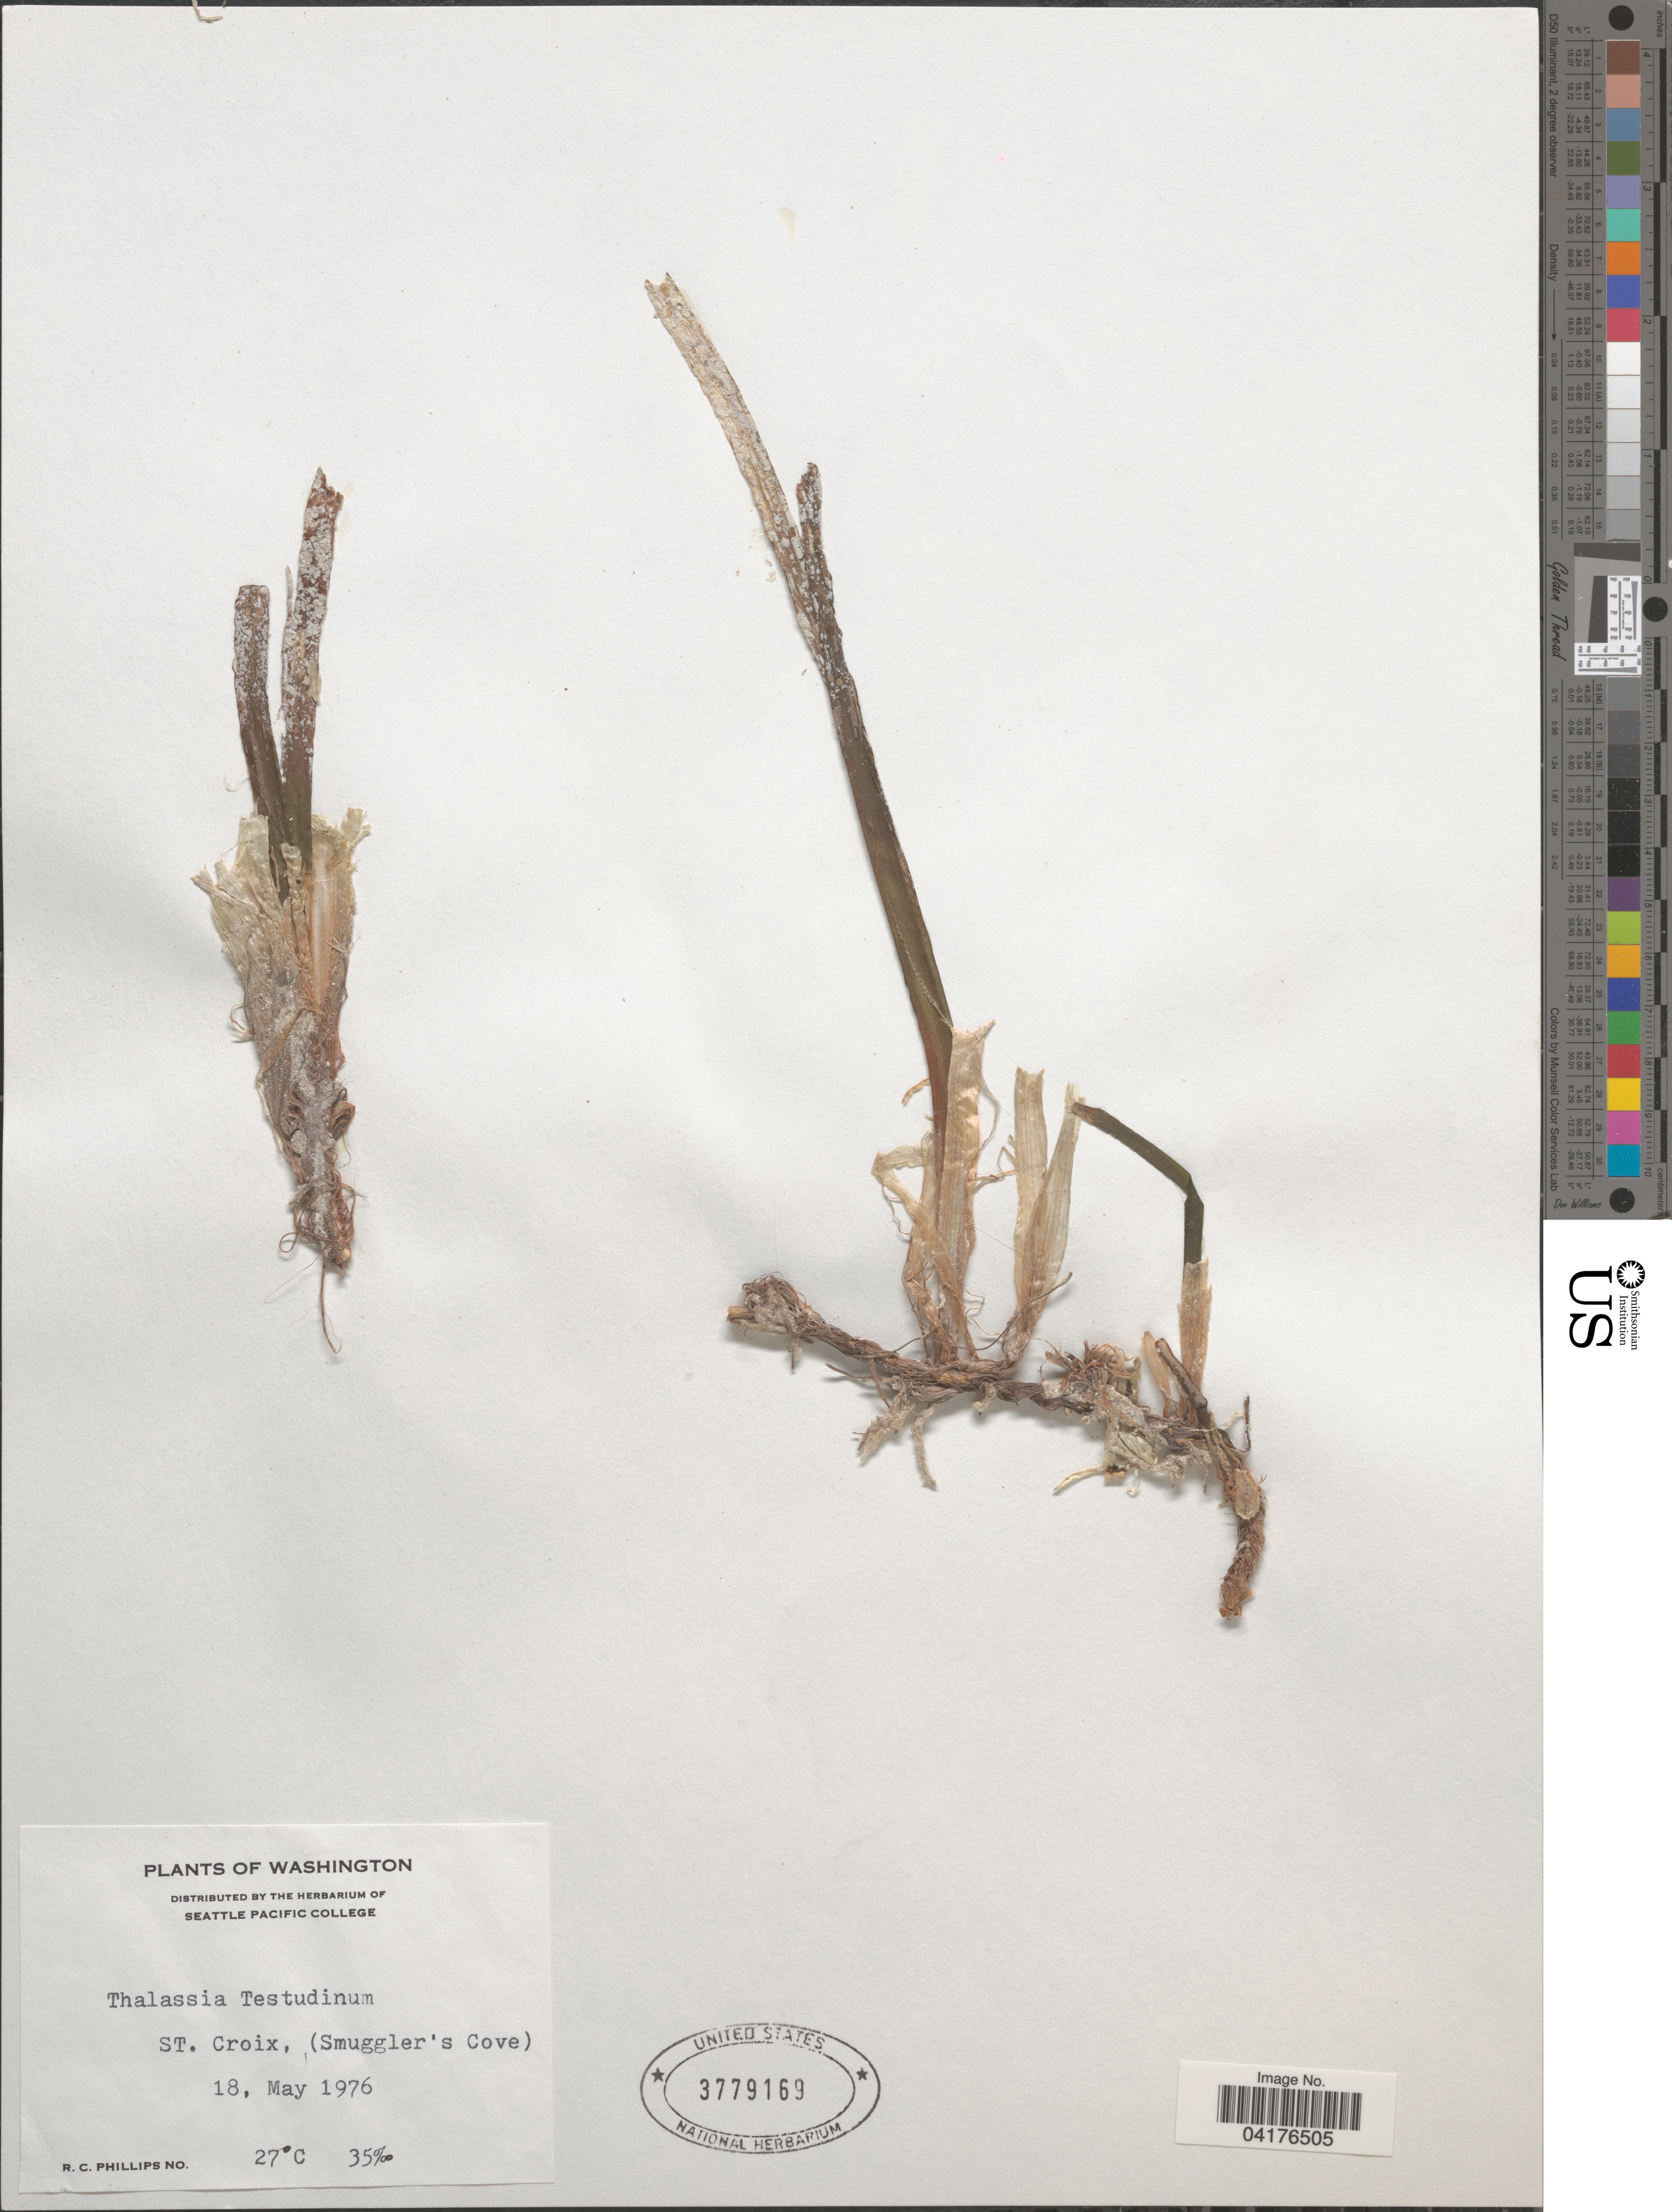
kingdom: Plantae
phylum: Tracheophyta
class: Liliopsida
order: Alismatales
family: Hydrocharitaceae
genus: Thalassia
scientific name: Thalassia testudinum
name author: Banks & Sol. ex K.D. Koenig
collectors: R. C. Phillips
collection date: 1976-05-18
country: U.S. Virgin Islands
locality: St. Croix, (Smuggler's Cove).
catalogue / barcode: US 3779169